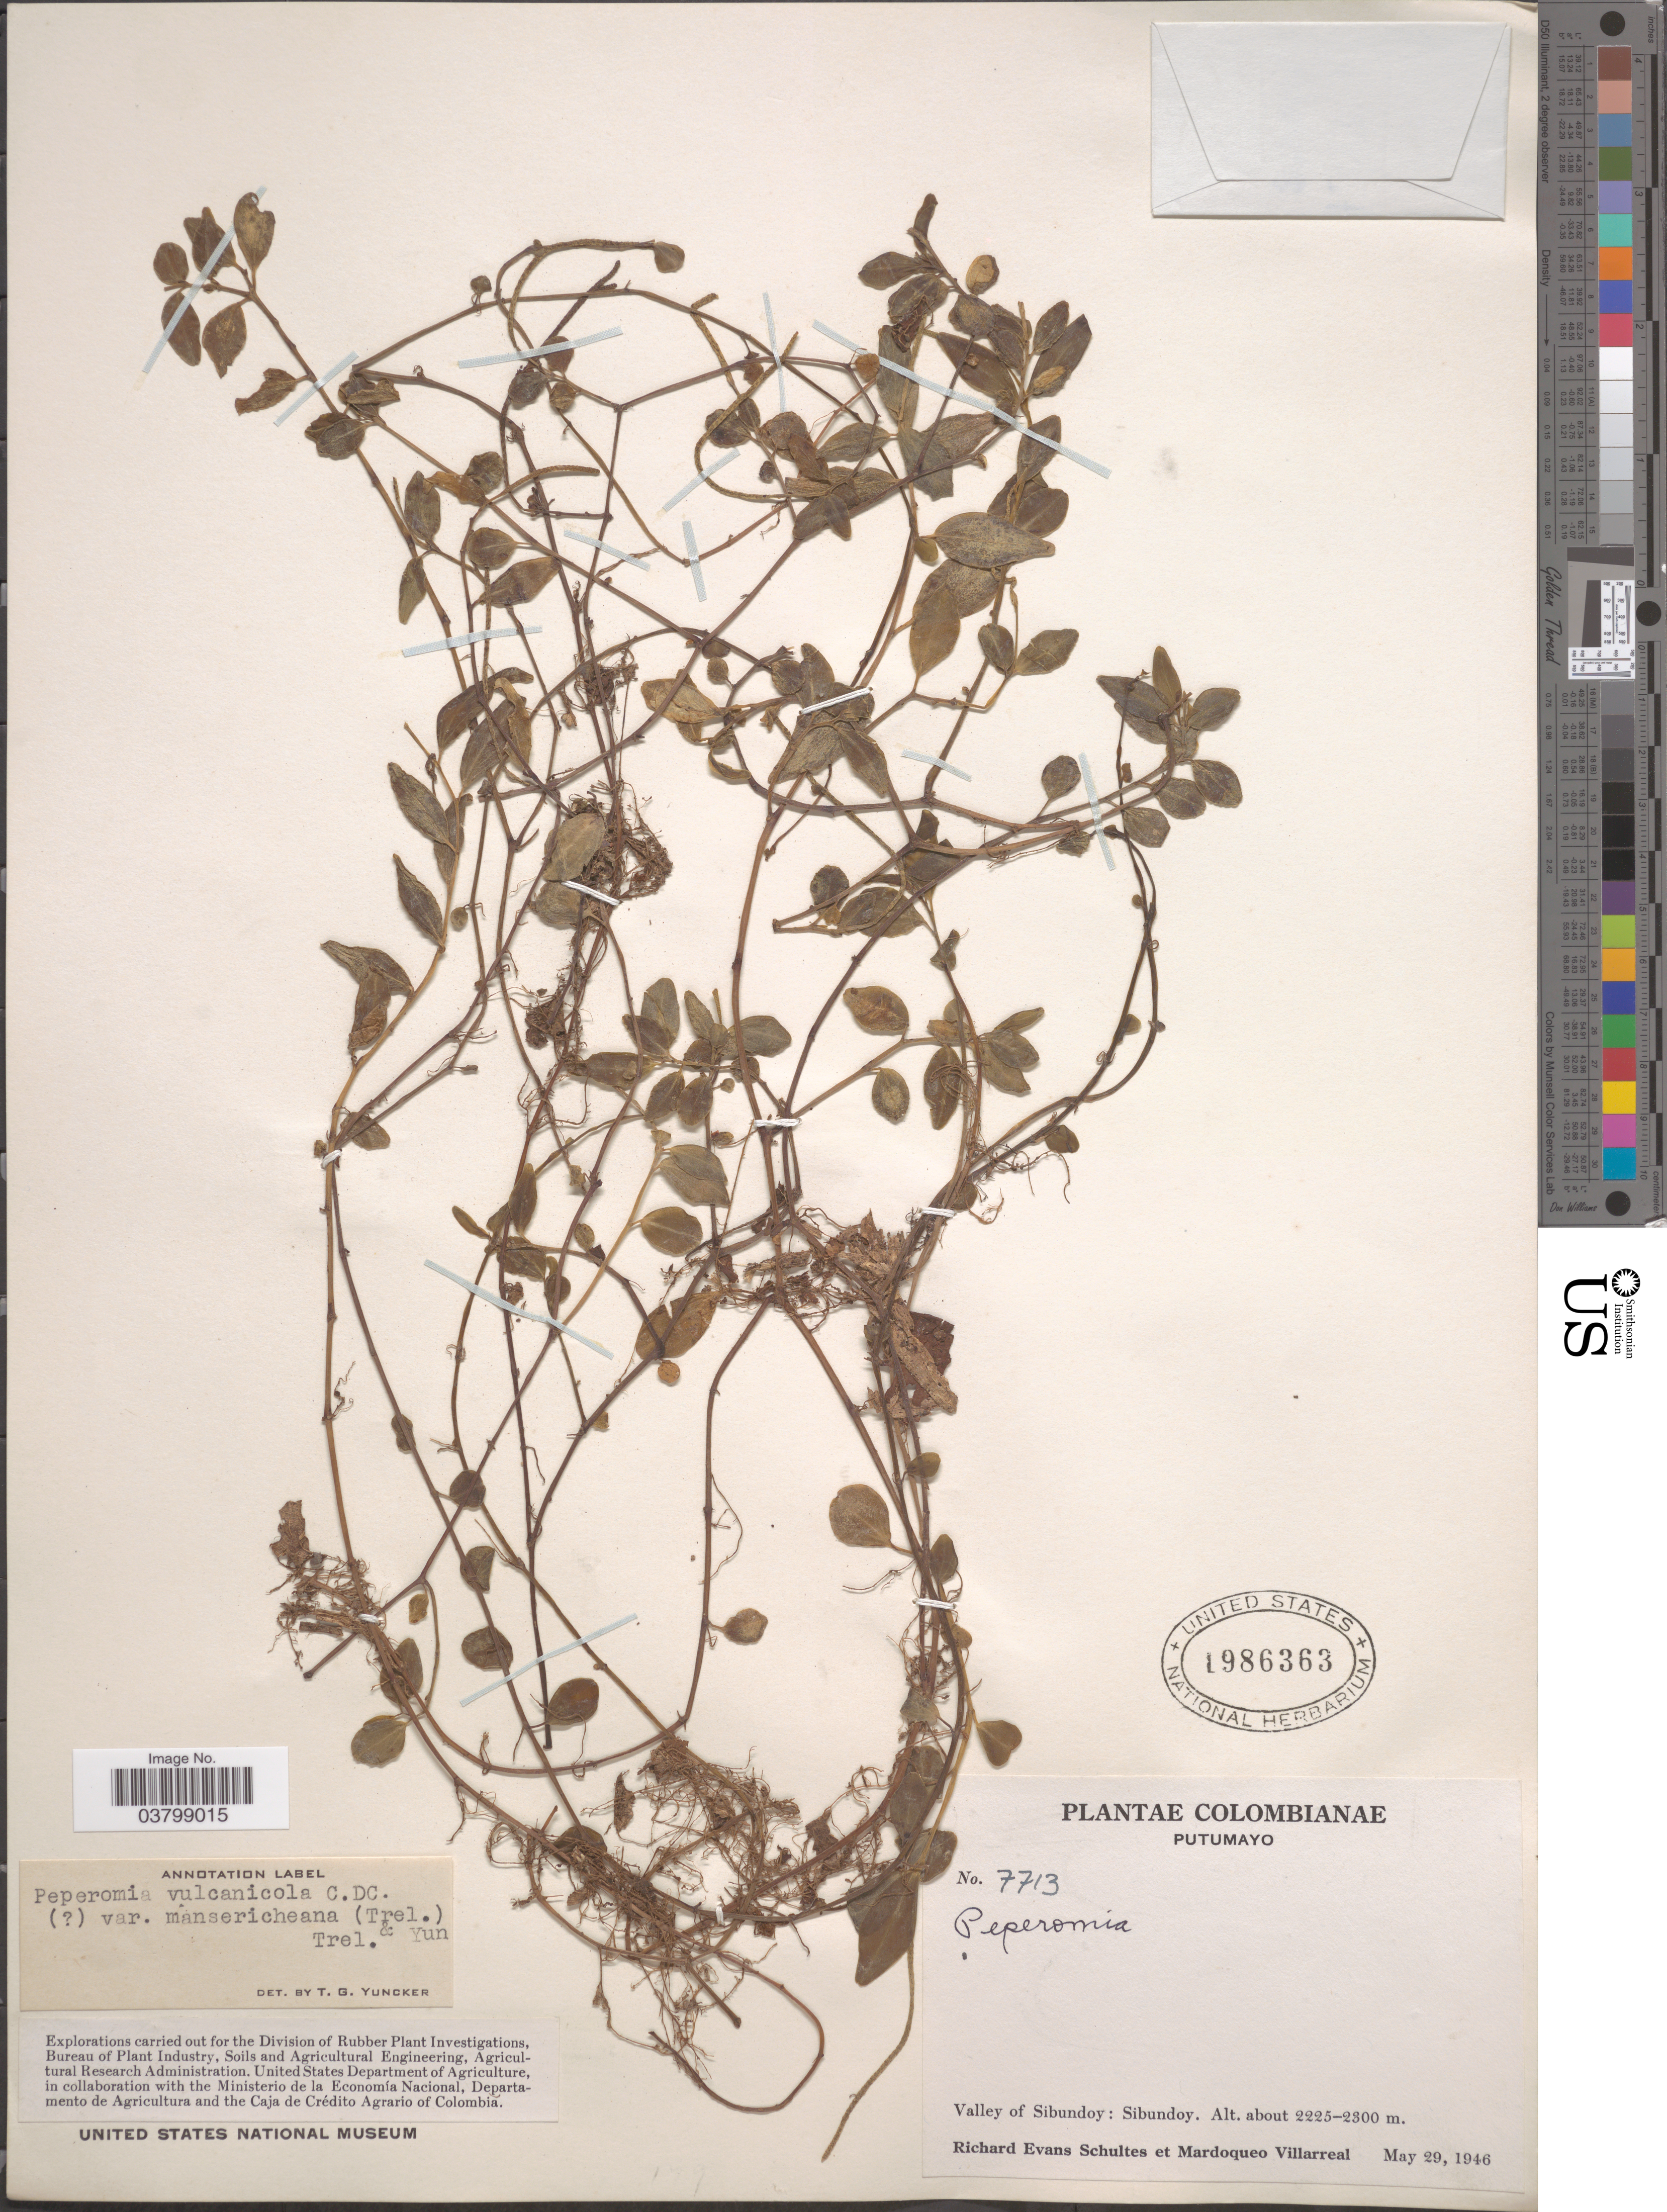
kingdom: Plantae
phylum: Tracheophyta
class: Magnoliopsida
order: Piperales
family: Piperaceae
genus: Peperomia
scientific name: Peperomia vulcanicola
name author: C. DC.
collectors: R. E. Schultes & M. Villarreal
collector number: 7713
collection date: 1946-05-29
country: Colombia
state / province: Putumayo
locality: Valley of Sibundoy: Sibundoy.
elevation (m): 2225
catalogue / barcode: US 1986363